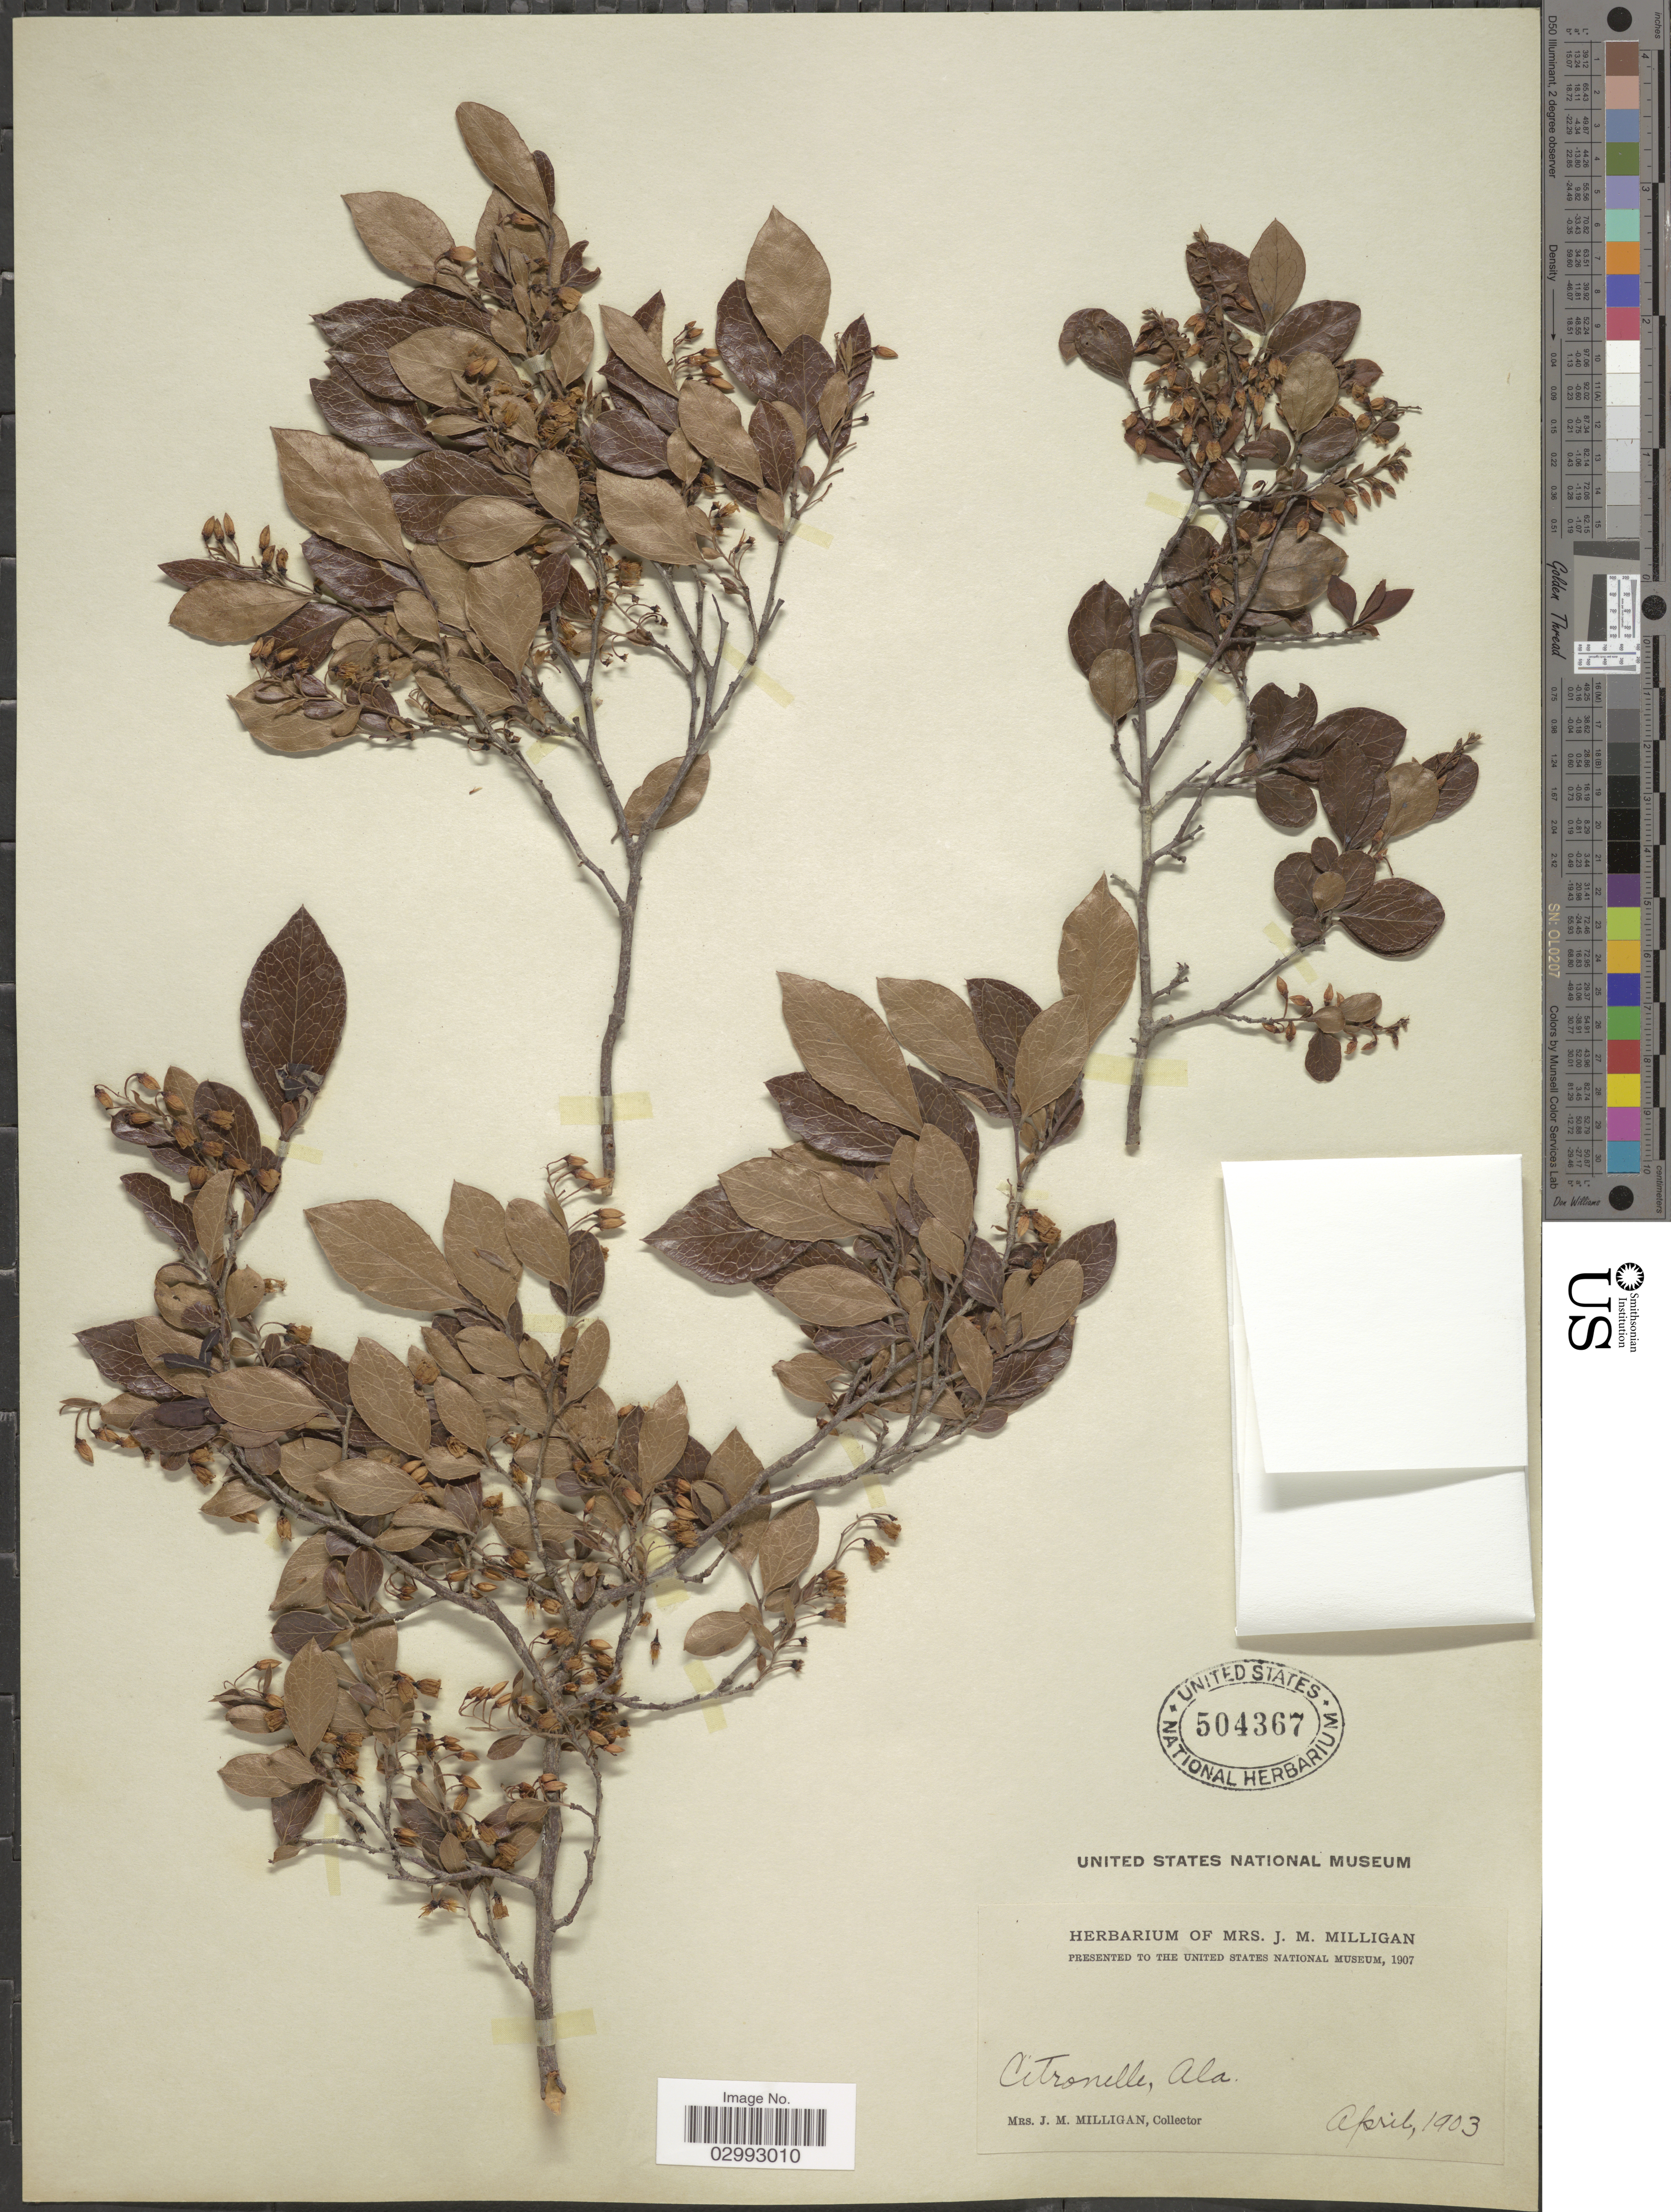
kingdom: Plantae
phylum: Tracheophyta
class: Magnoliopsida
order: Ericales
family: Ericaceae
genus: Batodendron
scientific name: Batodendron arboreum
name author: Nutt.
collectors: J. Milligan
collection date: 1903-04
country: United States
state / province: Alabama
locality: Citronelle.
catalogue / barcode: US 504367